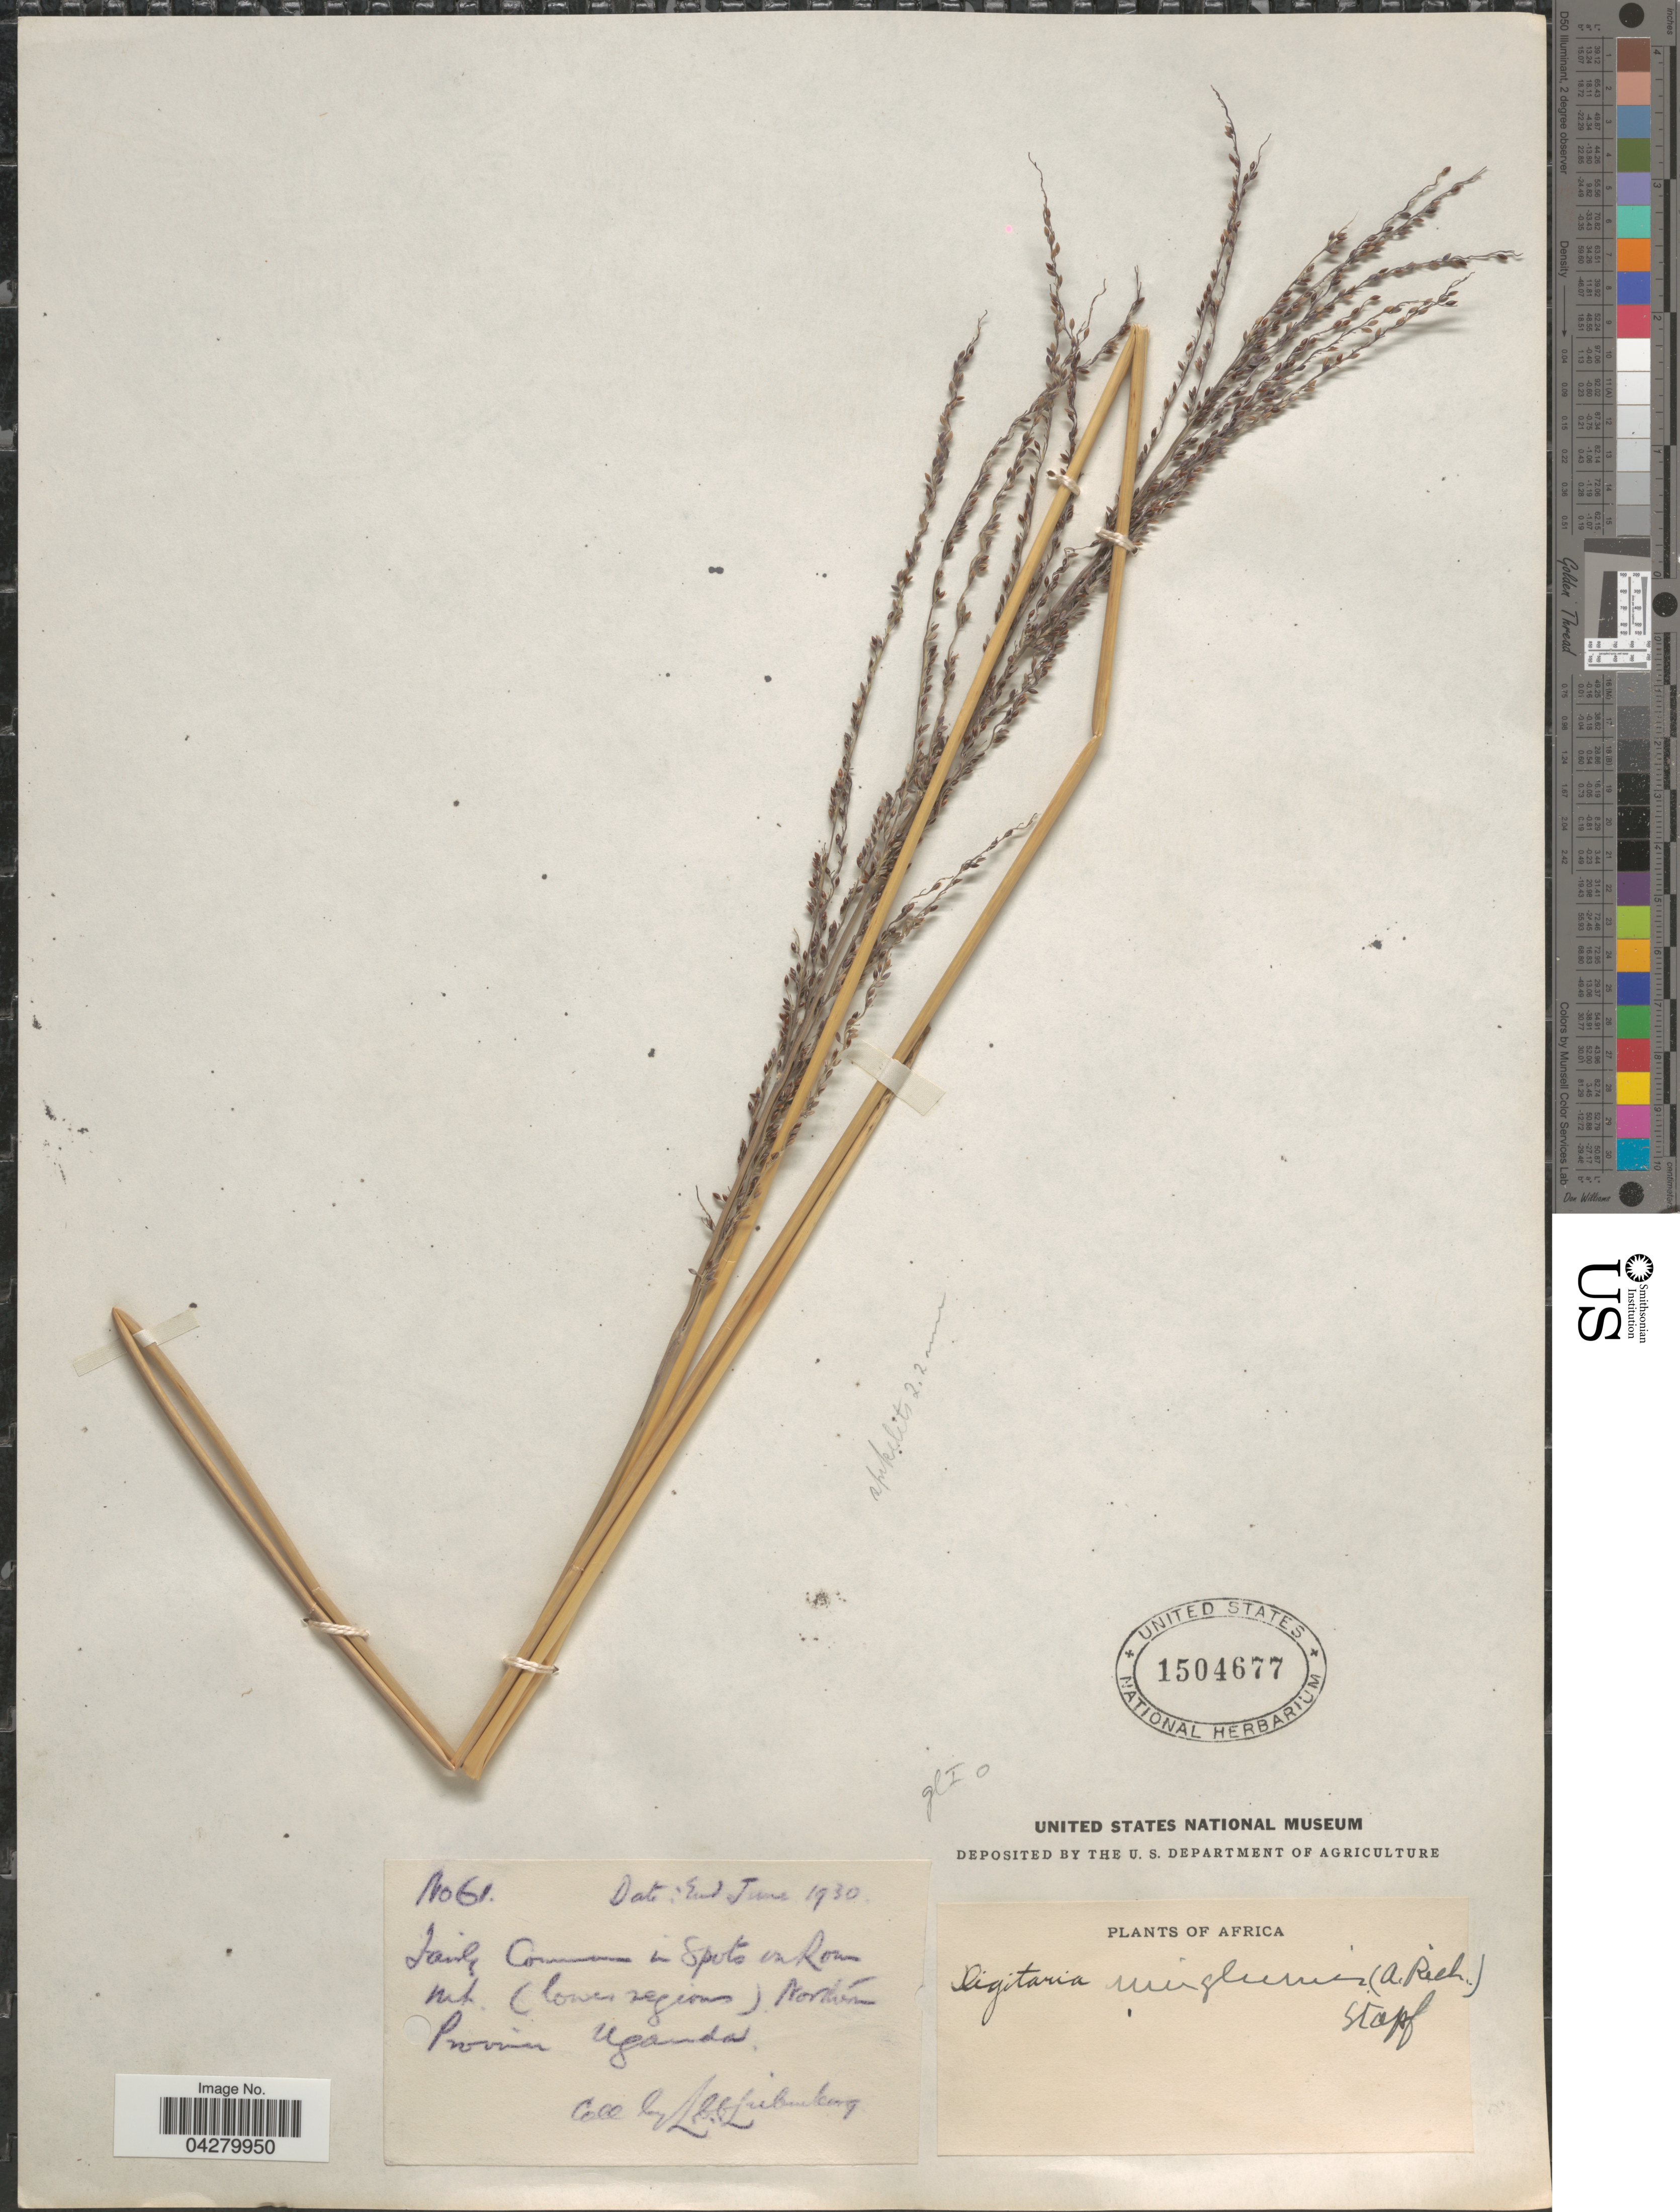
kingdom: Plantae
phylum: Tracheophyta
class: Liliopsida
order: Poales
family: Poaceae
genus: Digitaria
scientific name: Digitaria diagonalis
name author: (Nees) Stapf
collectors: L. Liebenberg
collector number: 61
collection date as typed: End June 1930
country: Uganda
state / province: Northern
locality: Mt. (lower regions).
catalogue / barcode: US 1504677